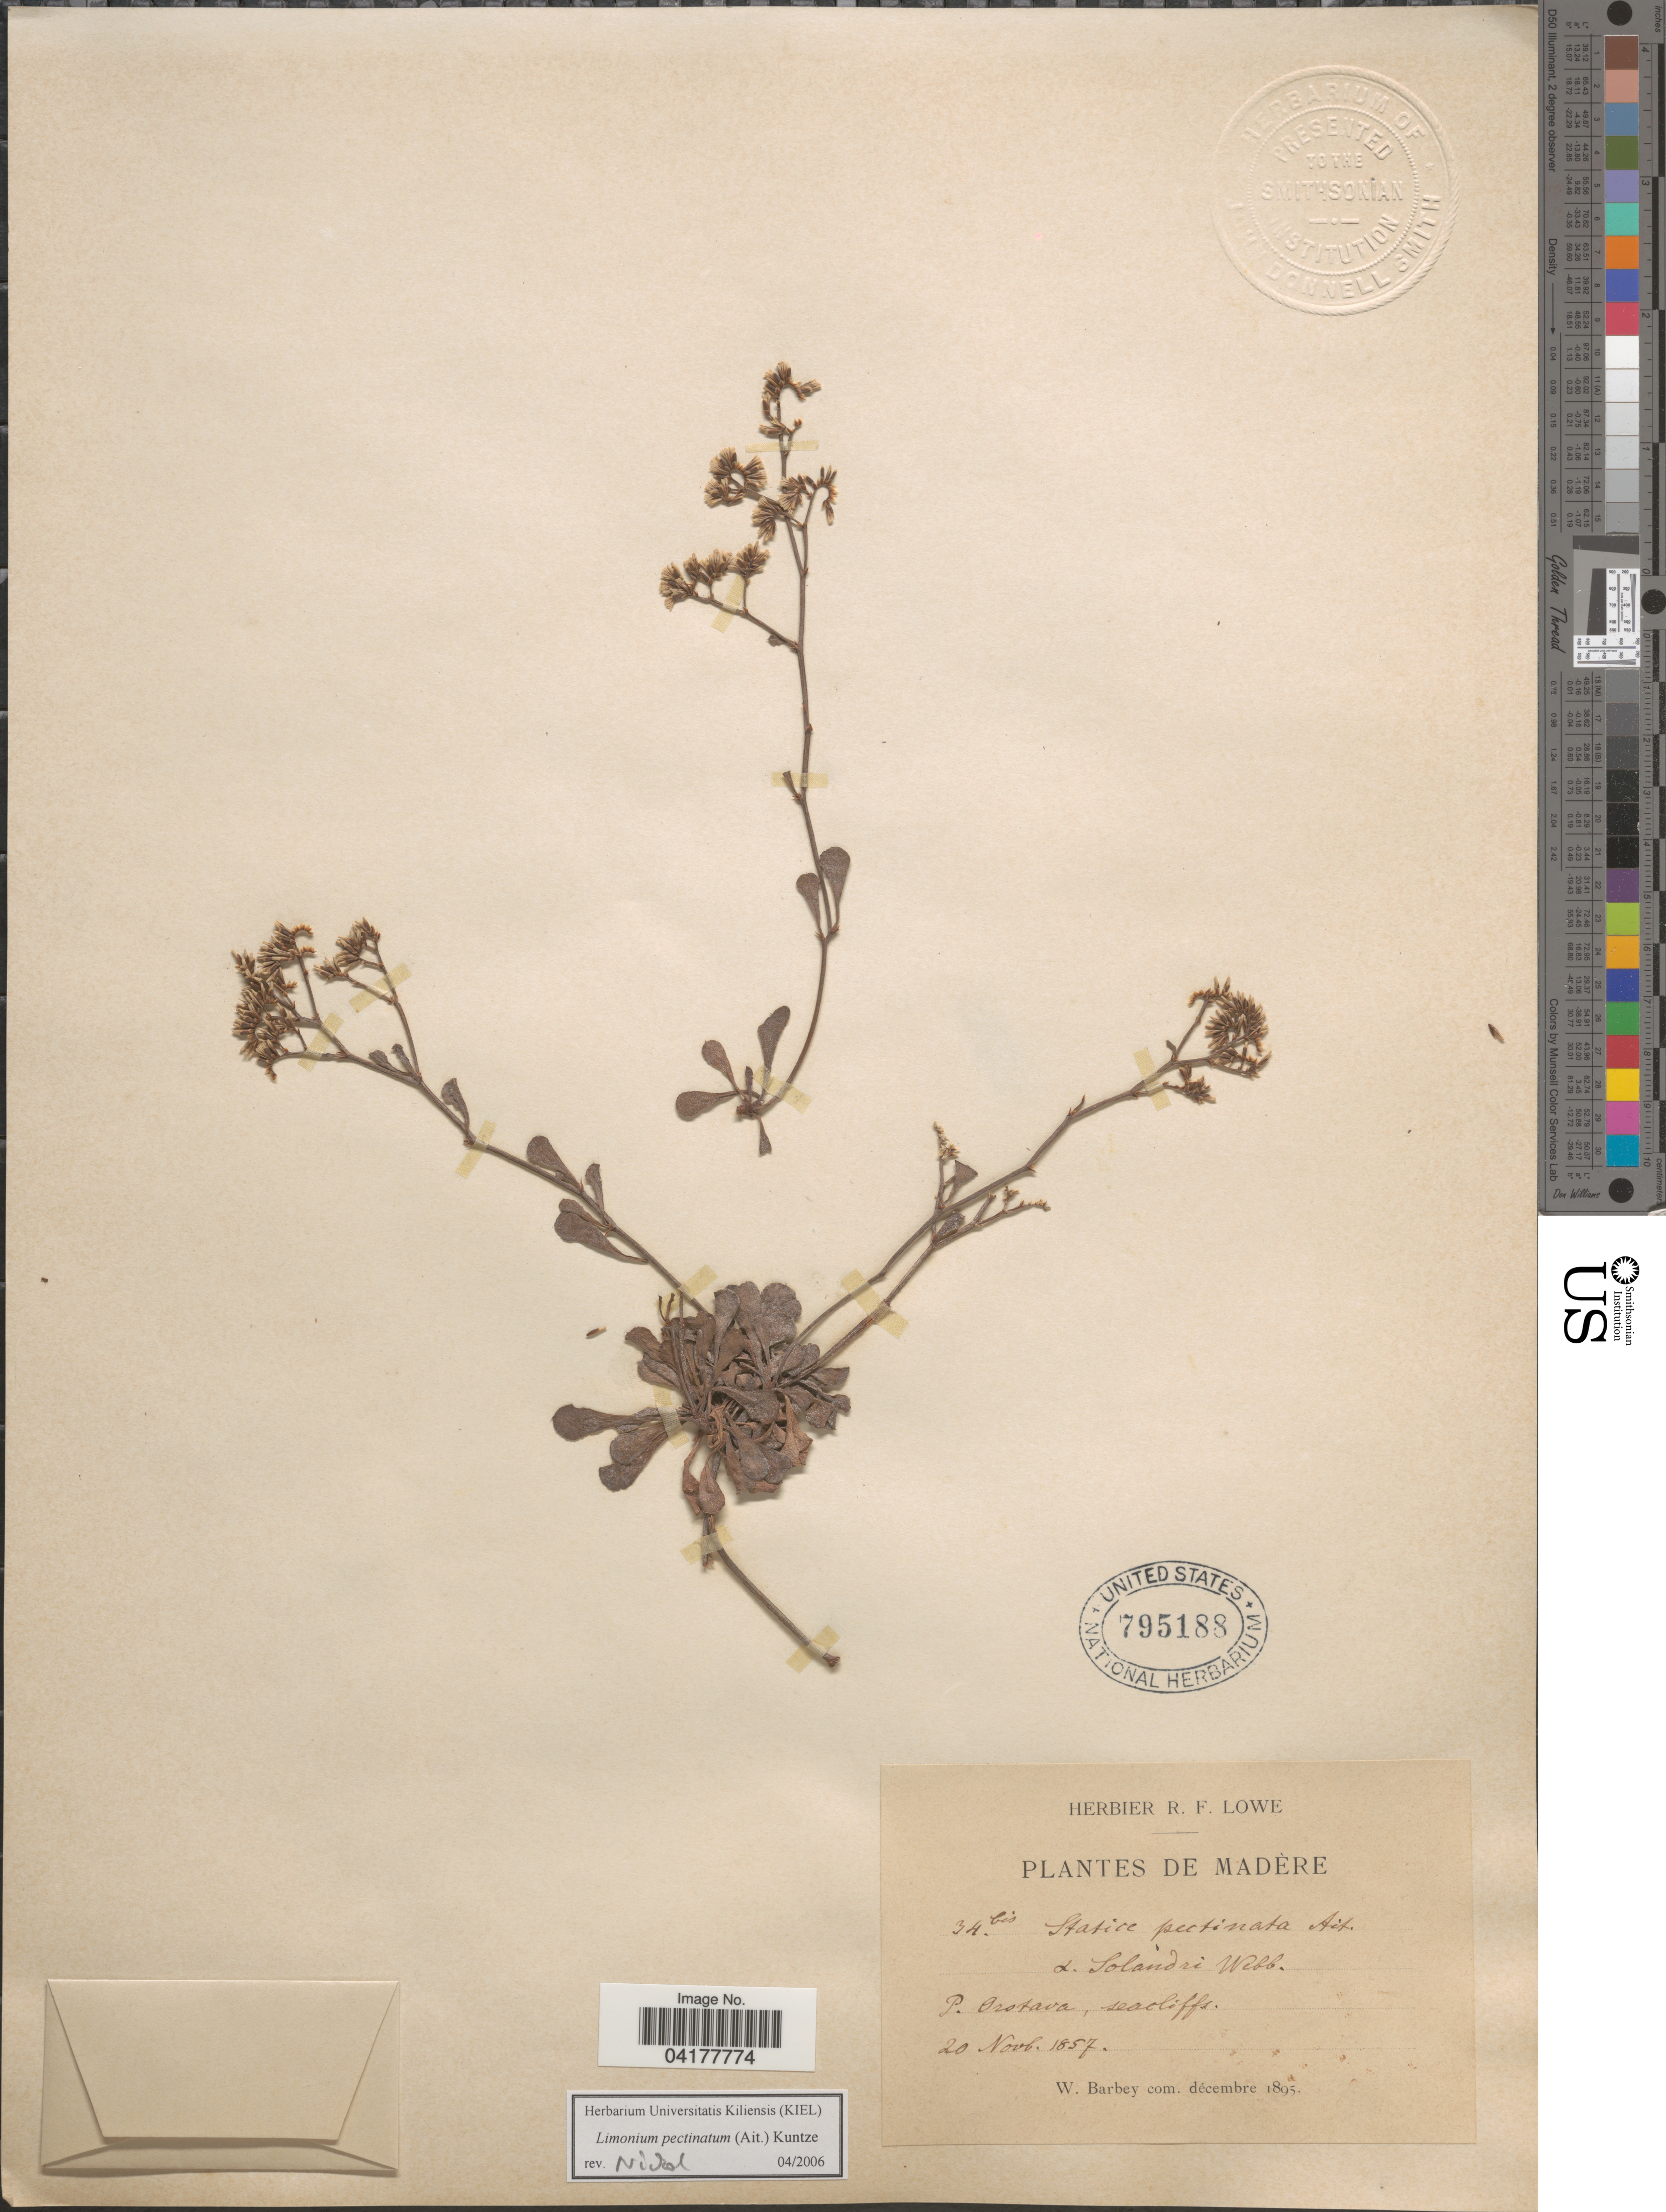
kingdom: Plantae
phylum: Tracheophyta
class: Magnoliopsida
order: Caryophyllales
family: Plumbaginaceae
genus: Limonium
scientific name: Limonium pectinatum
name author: Kuntze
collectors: ex herb. R. F. Lowe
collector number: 34bis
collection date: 1857-11-20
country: Spain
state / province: Canarias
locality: Madère. P. Orovata, seacliffs.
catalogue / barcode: US 795188